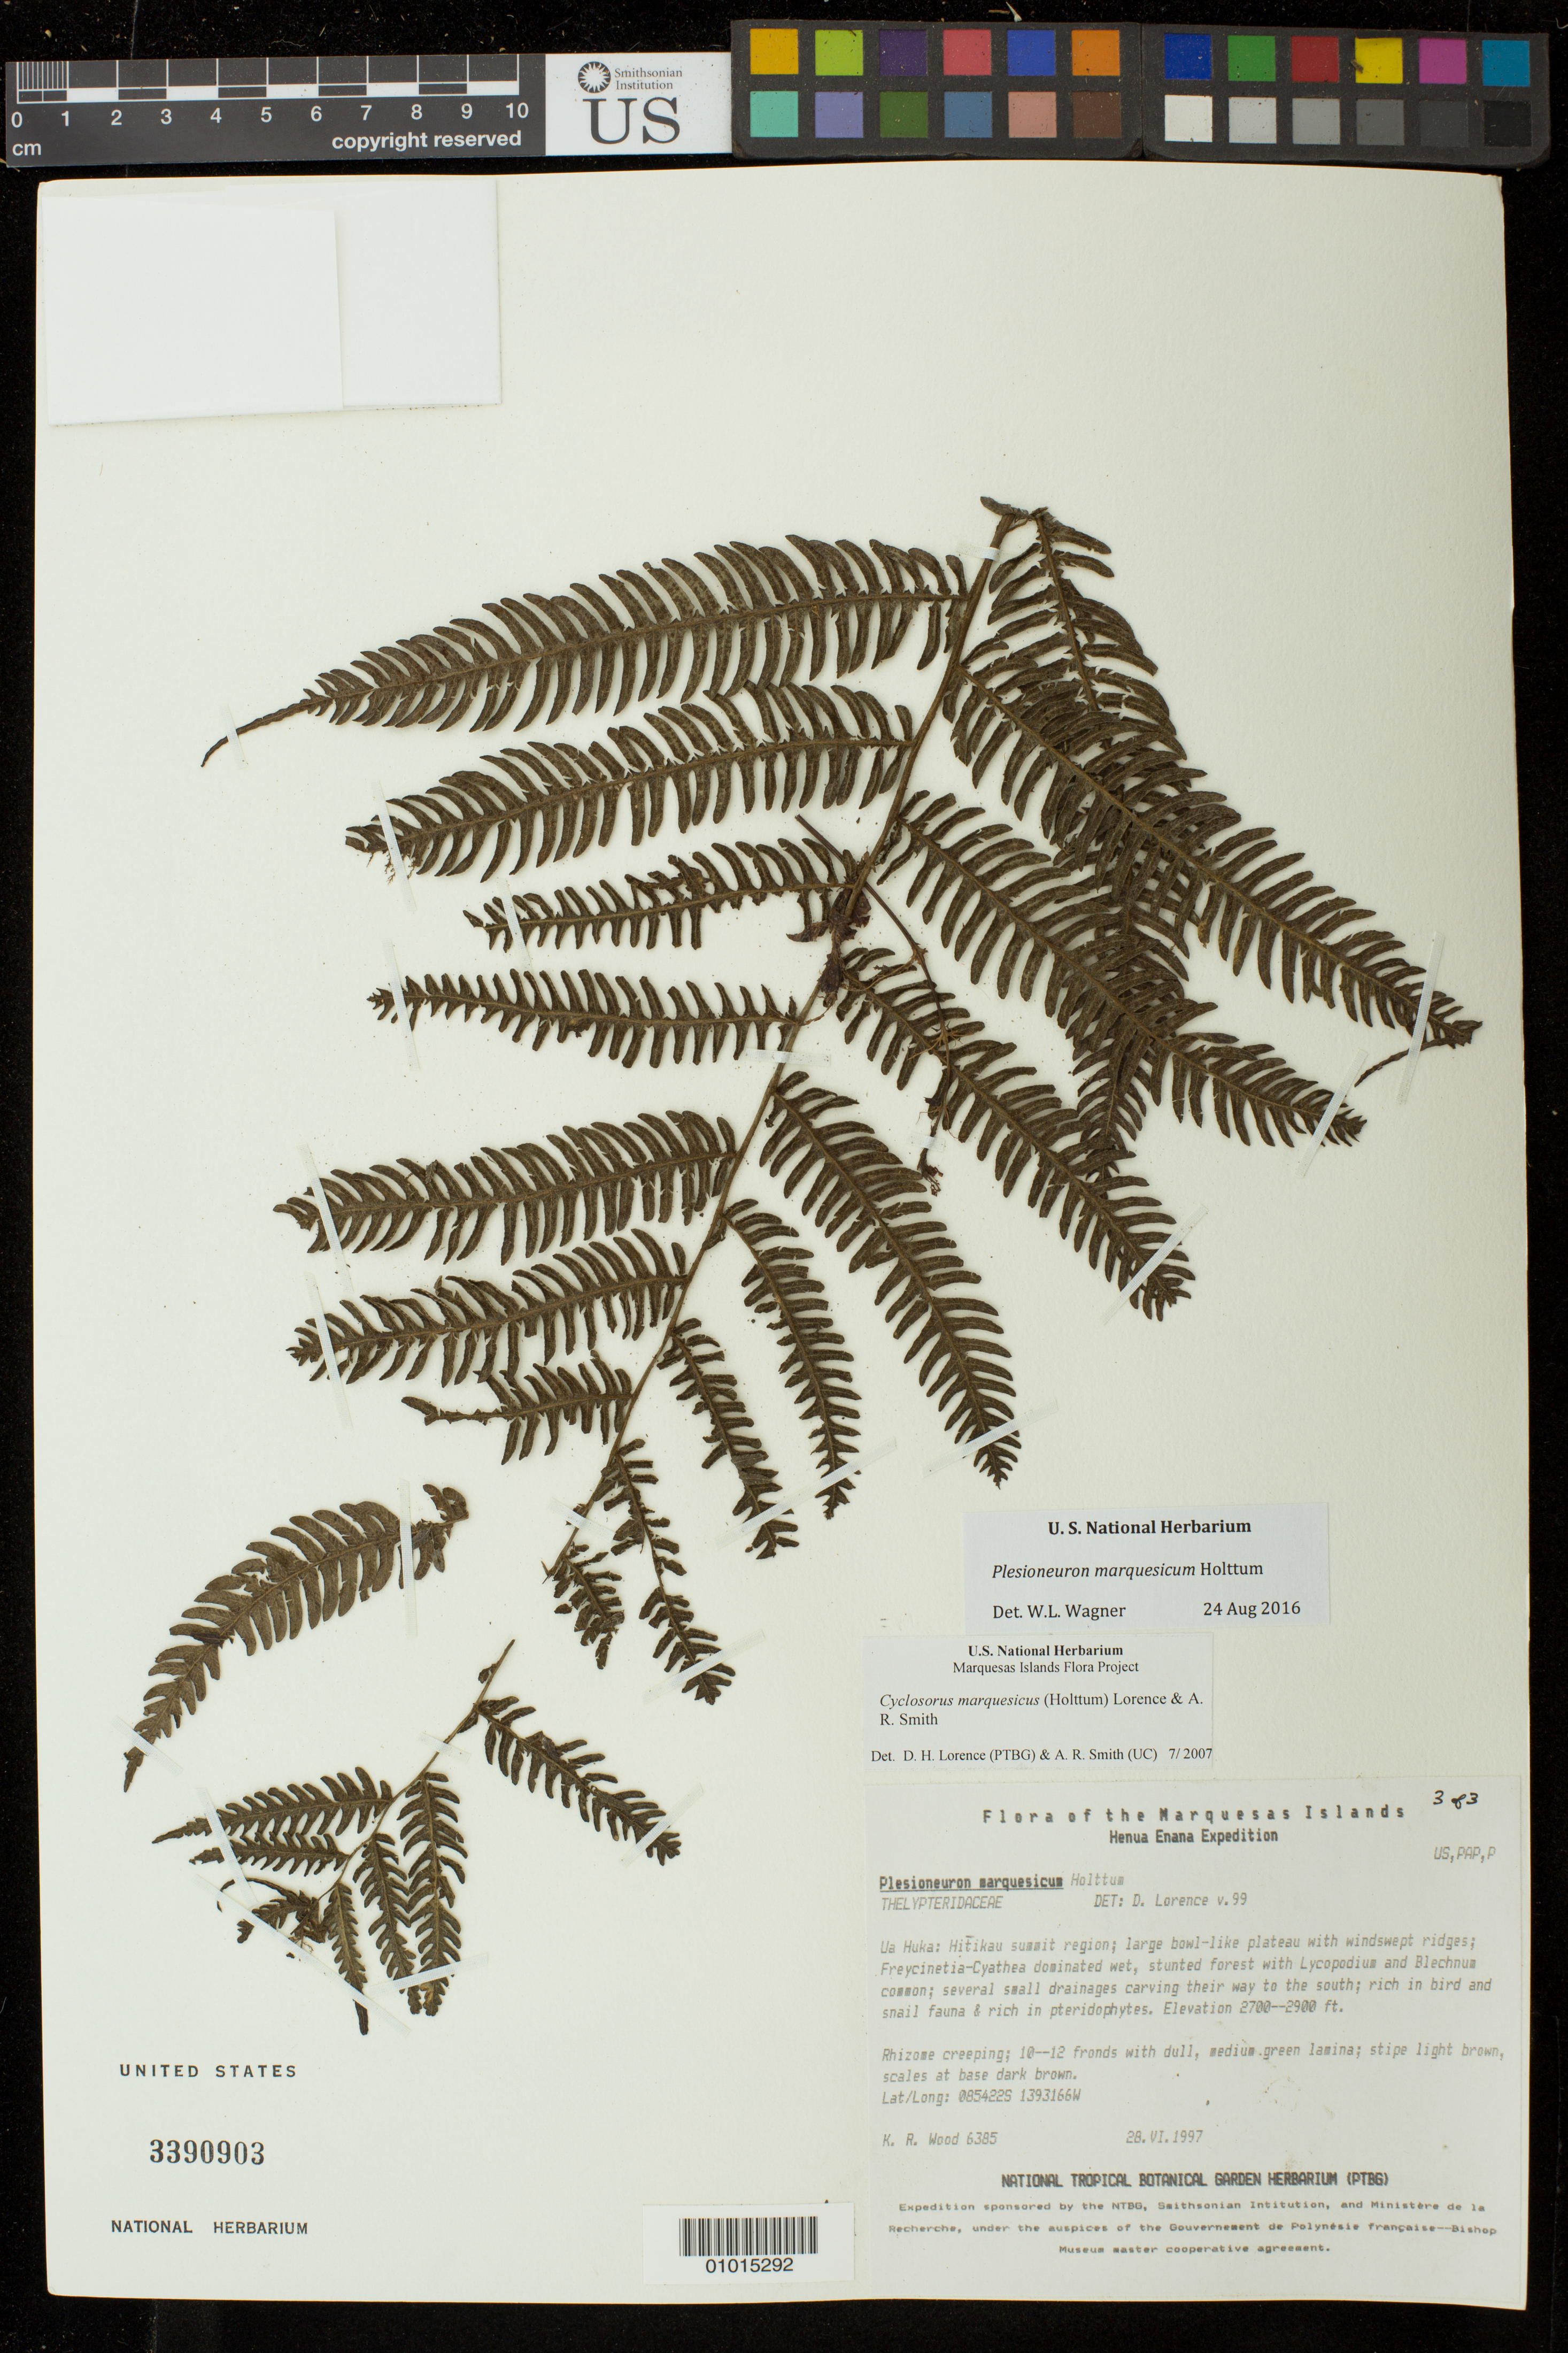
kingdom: Plantae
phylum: Tracheophyta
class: Polypodiopsida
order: Polypodiales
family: Thelypteridaceae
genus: Plesioneuron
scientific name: Plesioneuron marquesicum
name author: Holttum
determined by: Lorence, David H.; Smith, A. R.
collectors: K. R. Wood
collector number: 6385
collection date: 1997-06-28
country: French Polynesia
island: Ua Huka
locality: Hitikau summit region, large bowl-like plateau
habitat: Windswept ridges, Freycinetia - Cyathea dominated wet stunted forest, rich in pteridophytes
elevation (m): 823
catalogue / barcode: US 3390903